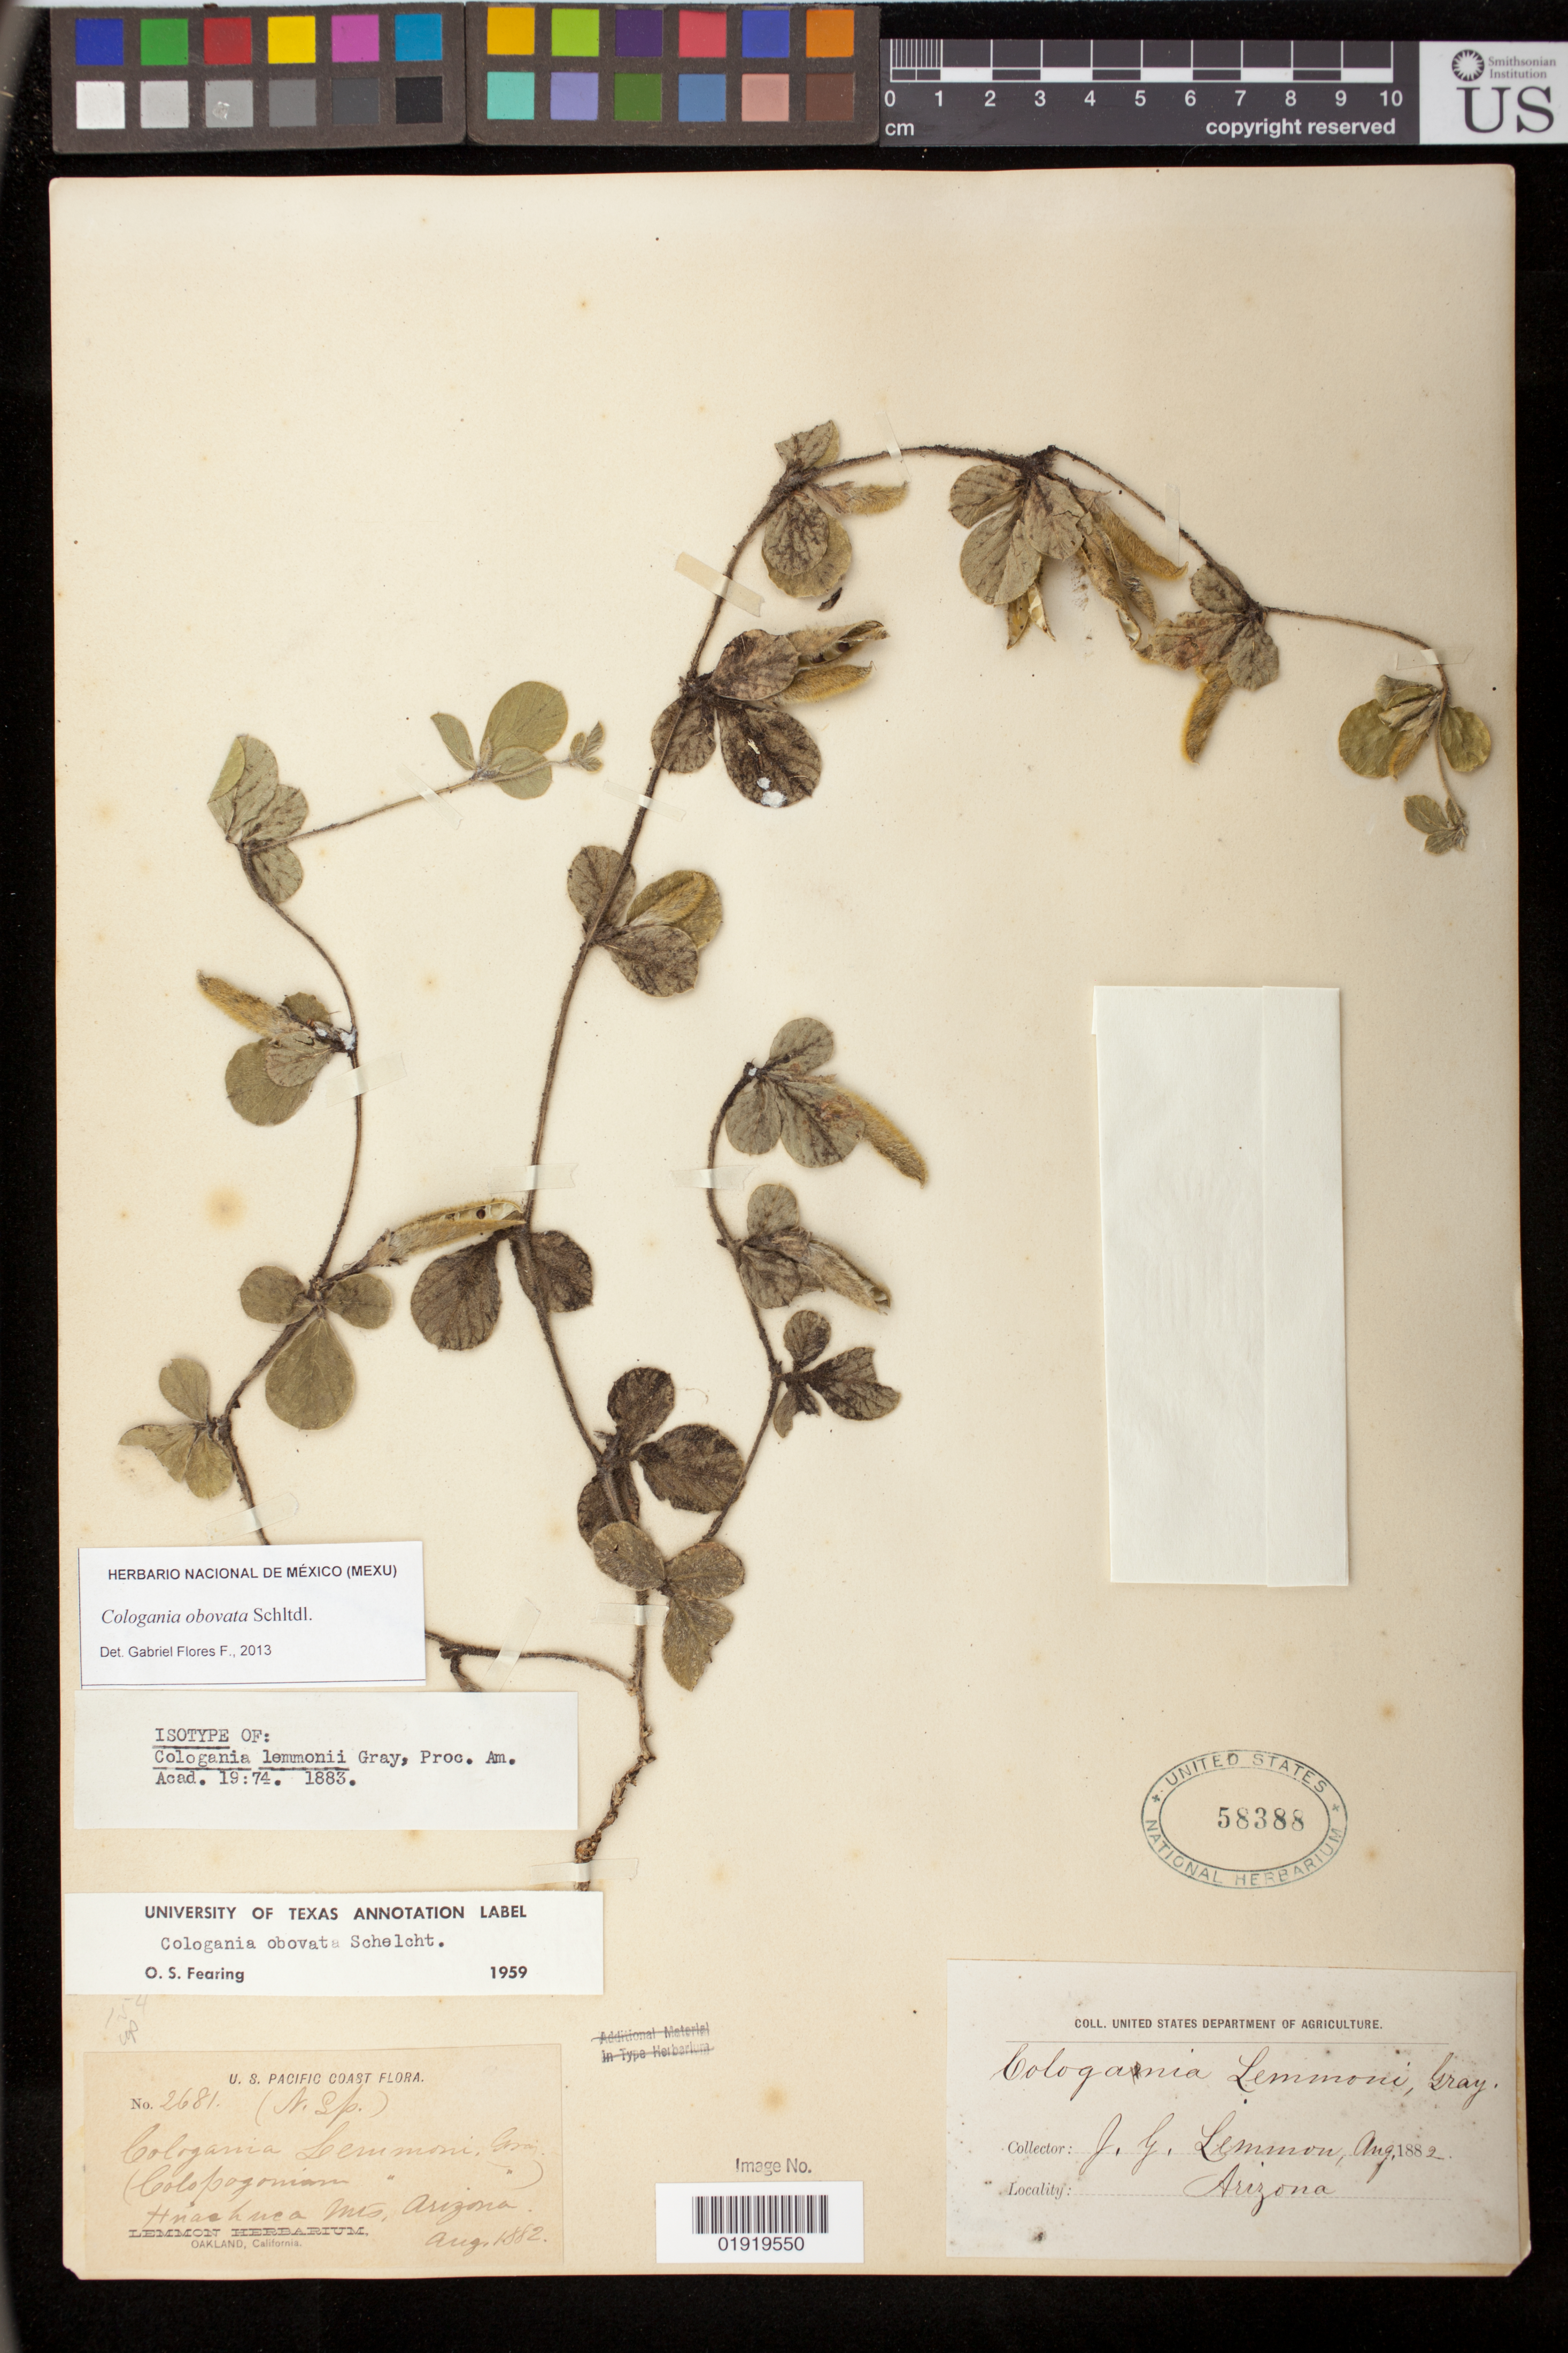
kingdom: Plantae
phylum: Tracheophyta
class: Magnoliopsida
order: Fabales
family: Fabaceae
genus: Cologania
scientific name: Cologania lemmonii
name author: A. Gray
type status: Isosyntype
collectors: J. G. Lemmon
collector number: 2681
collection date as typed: Aug 1882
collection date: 1882-08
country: United States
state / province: Arizona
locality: Huachuca Mts., Arizona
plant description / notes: Annotated as "isotype", but protologue cites 2 (synytype) collections, "Arizona, on the high mesas of the Chiricahui Mountains, 1881, and the Huachuca, 1882, Lemmon."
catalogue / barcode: US 58388